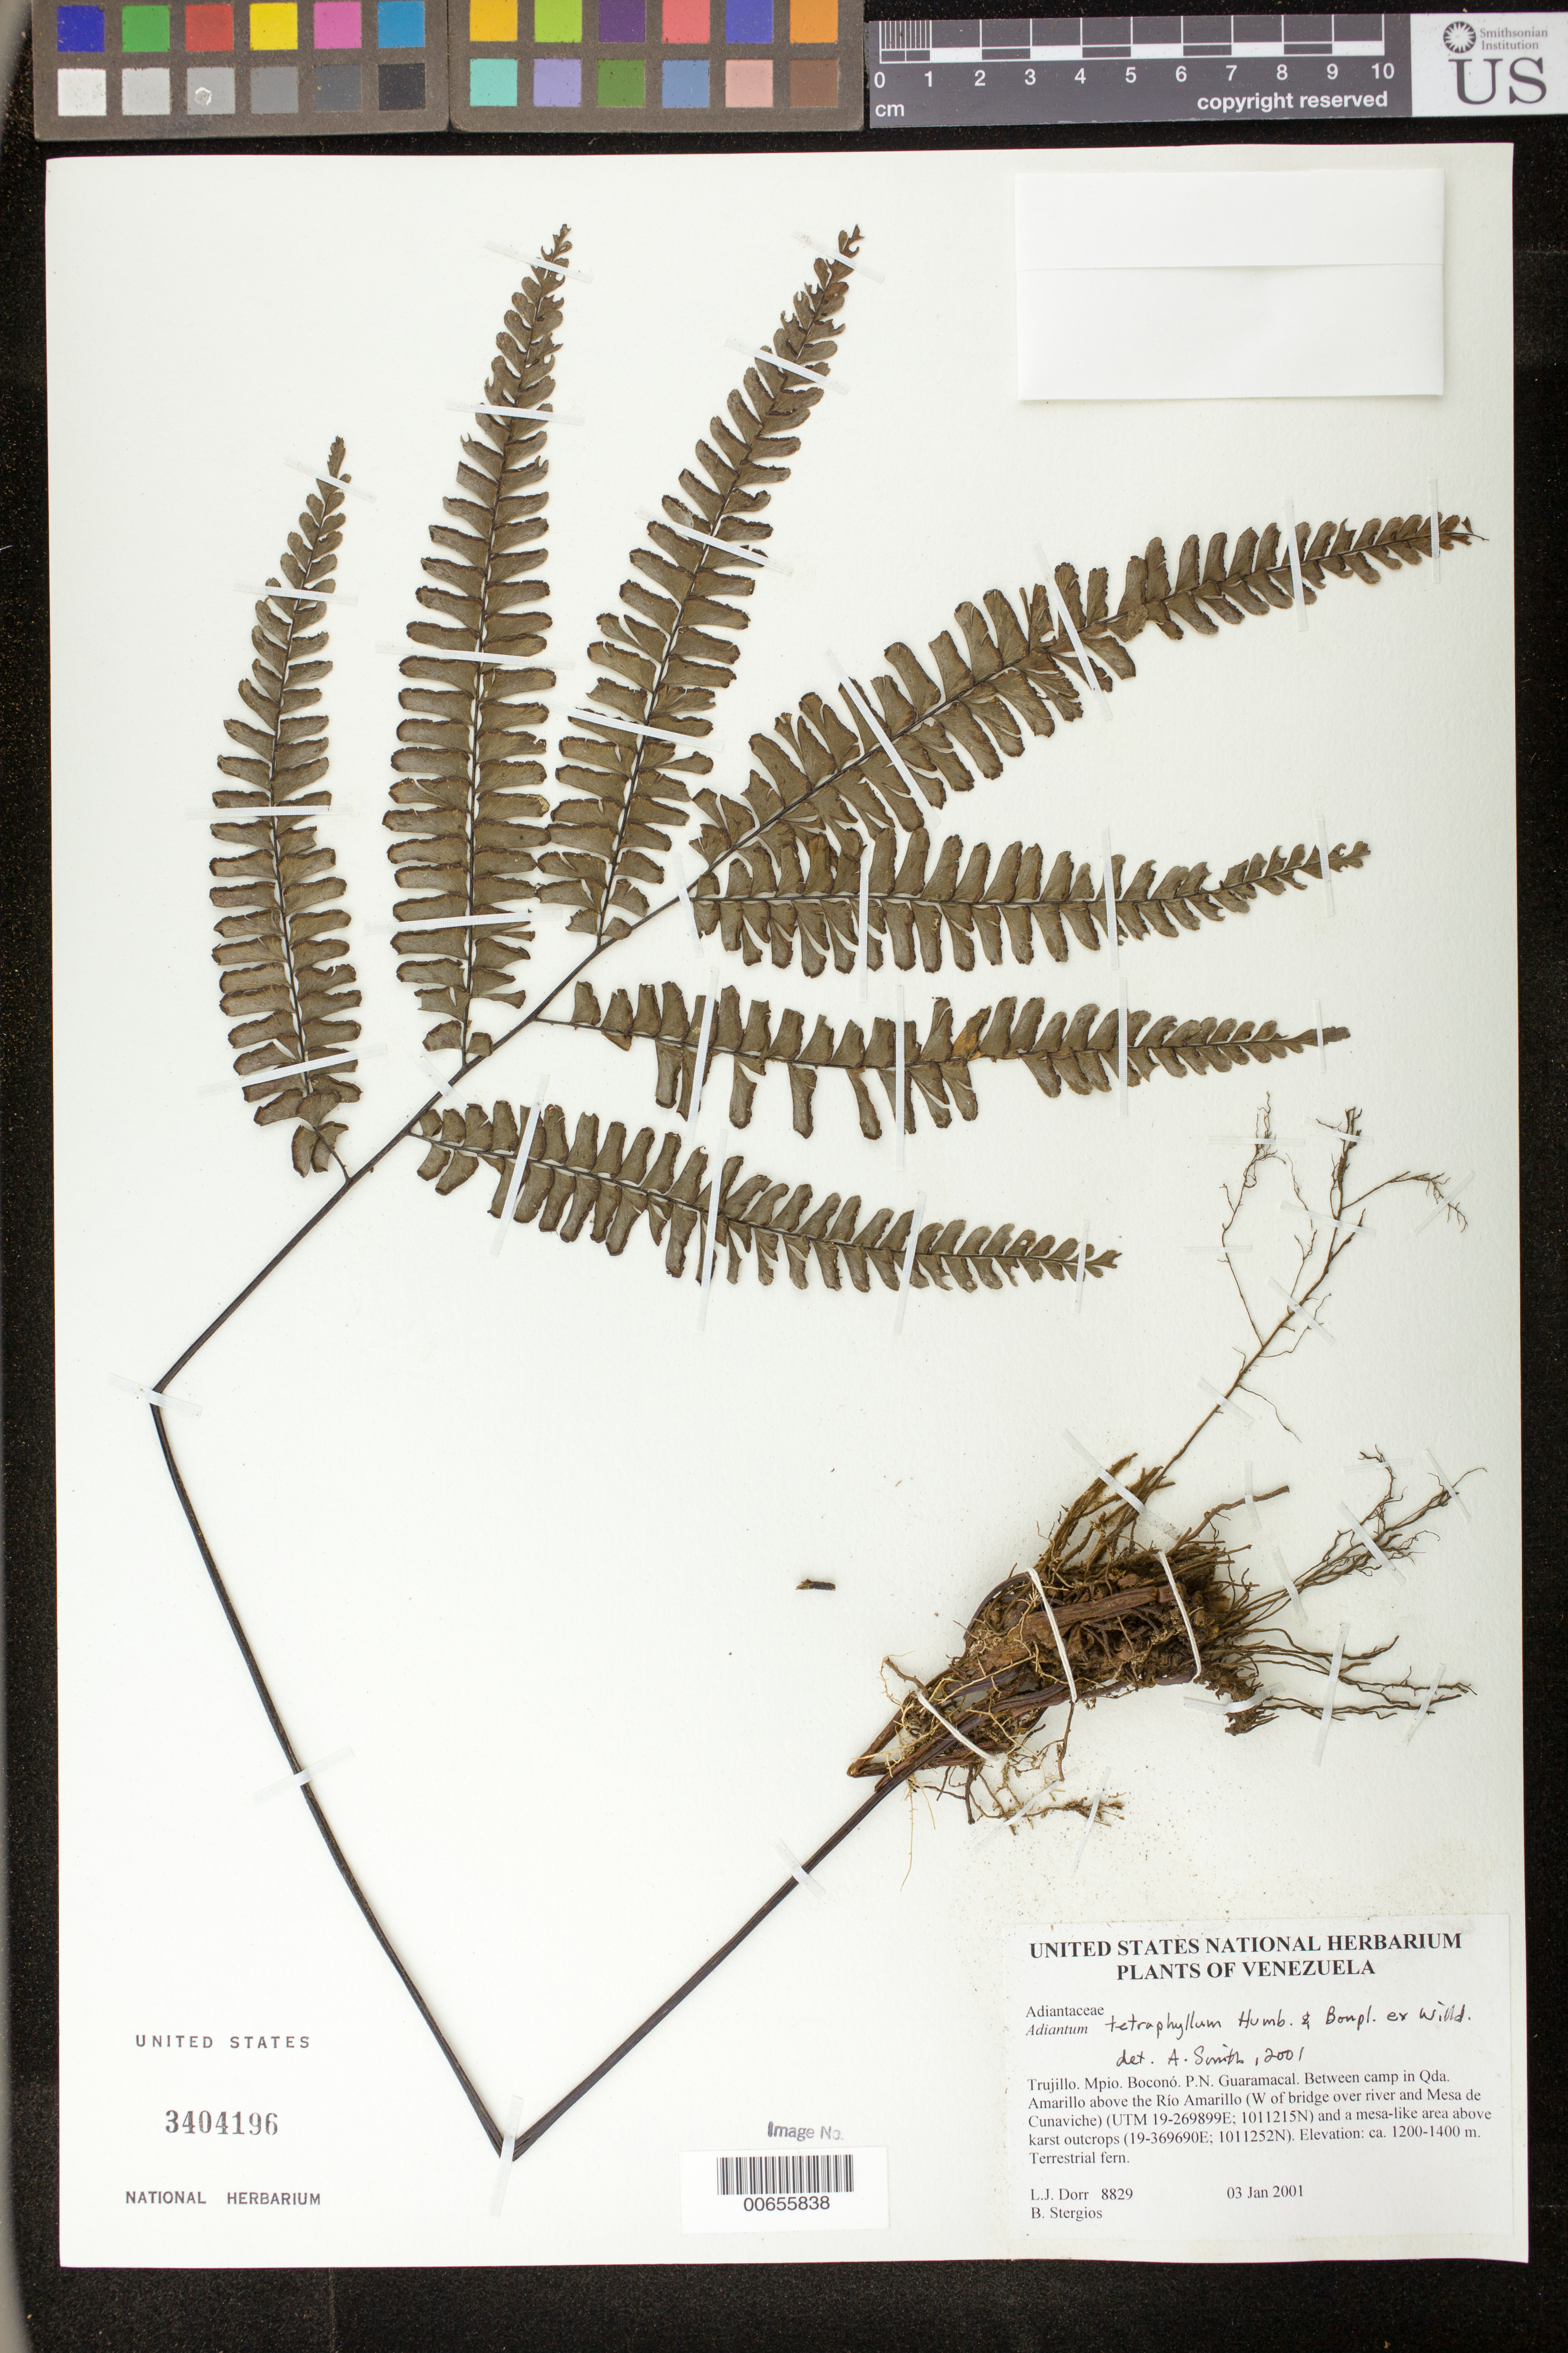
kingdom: Plantae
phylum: Tracheophyta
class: Polypodiopsida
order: Polypodiales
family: Pteridaceae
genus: Adiantum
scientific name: Adiantum tetraphyllum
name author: Humb. & Bonpl. ex Willd.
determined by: Smith, Alan R., (UC)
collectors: L. J. Dorr & B. G. Stergios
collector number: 8829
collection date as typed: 03 Jan 2001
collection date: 2001-01-03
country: Venezuela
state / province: Trujillo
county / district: Boconó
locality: Parque Nacional Guaramacal. Between camp in Qda Amarillo above Río Amarillo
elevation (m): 1200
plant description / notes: PORT, US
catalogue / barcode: US 3404196